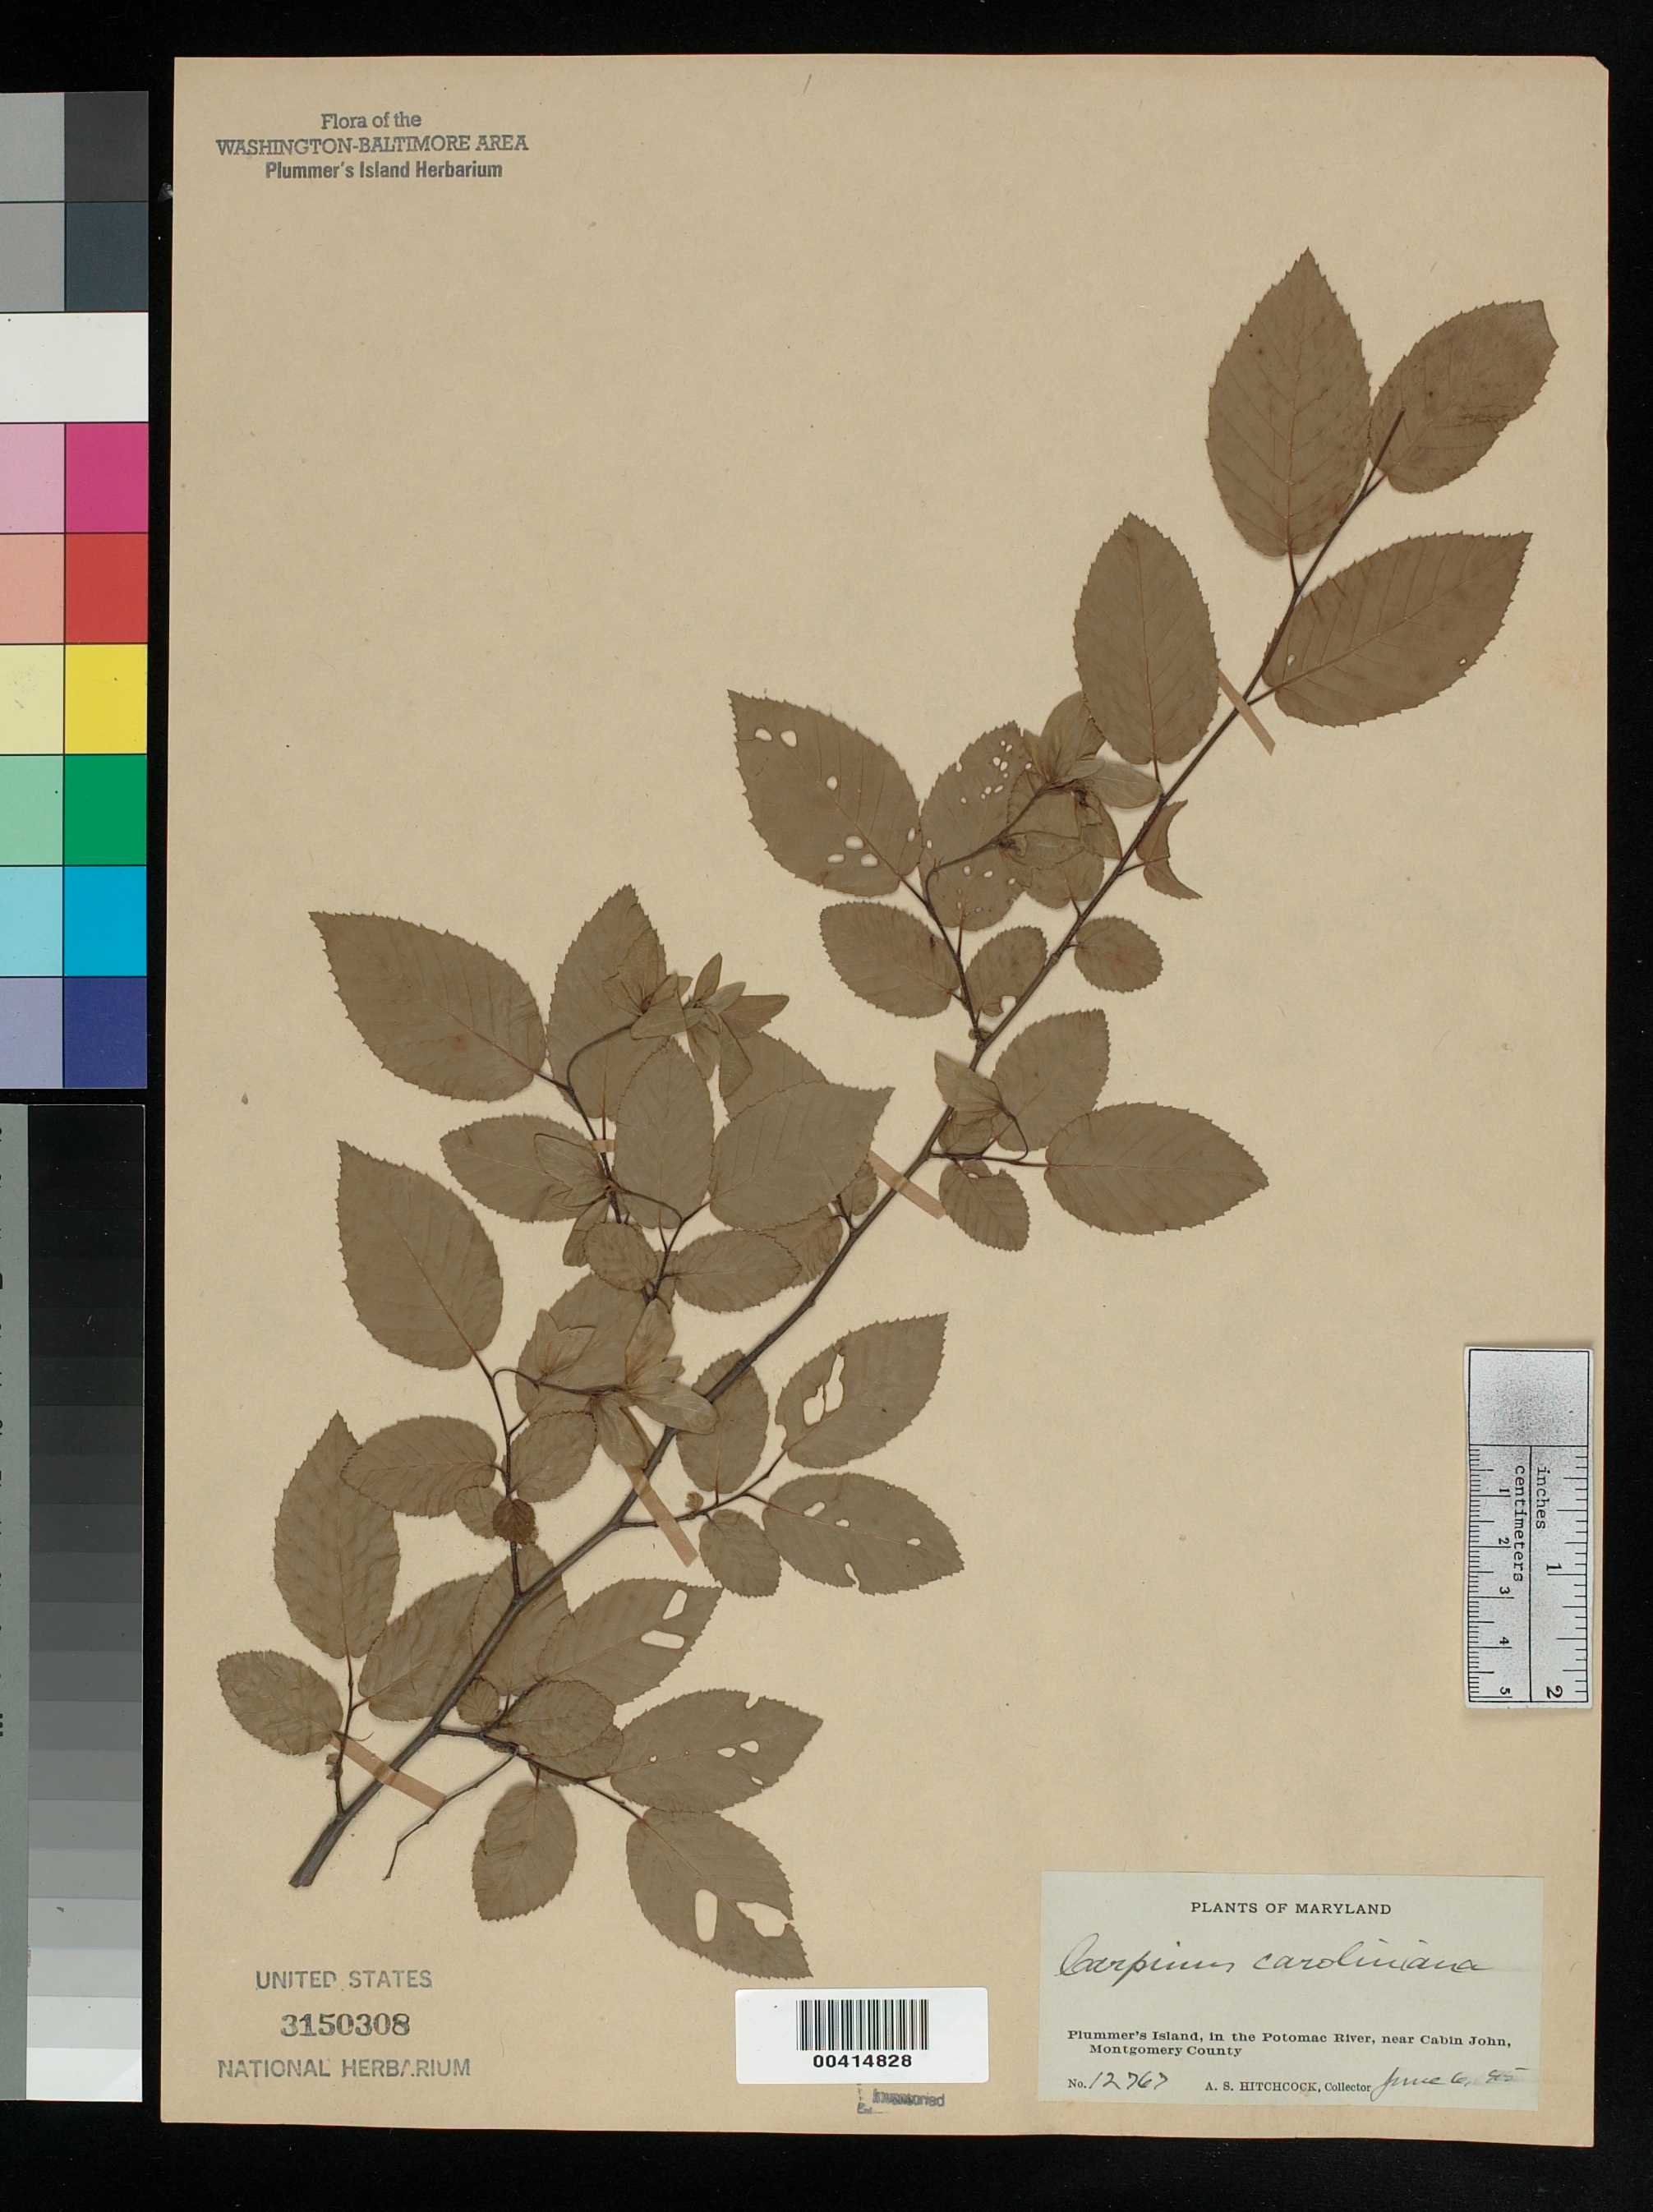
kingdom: Plantae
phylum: Tracheophyta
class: Magnoliopsida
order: Fagales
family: Betulaceae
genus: Carpinus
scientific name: Carpinus caroliniana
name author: Walter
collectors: A. S. Hitchcock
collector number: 12767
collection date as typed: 06 Jun 1915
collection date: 1915-06-06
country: United States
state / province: Maryland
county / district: Montgomery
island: Plummers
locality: Plummer's Island C. & O. Canal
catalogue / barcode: US 3150308